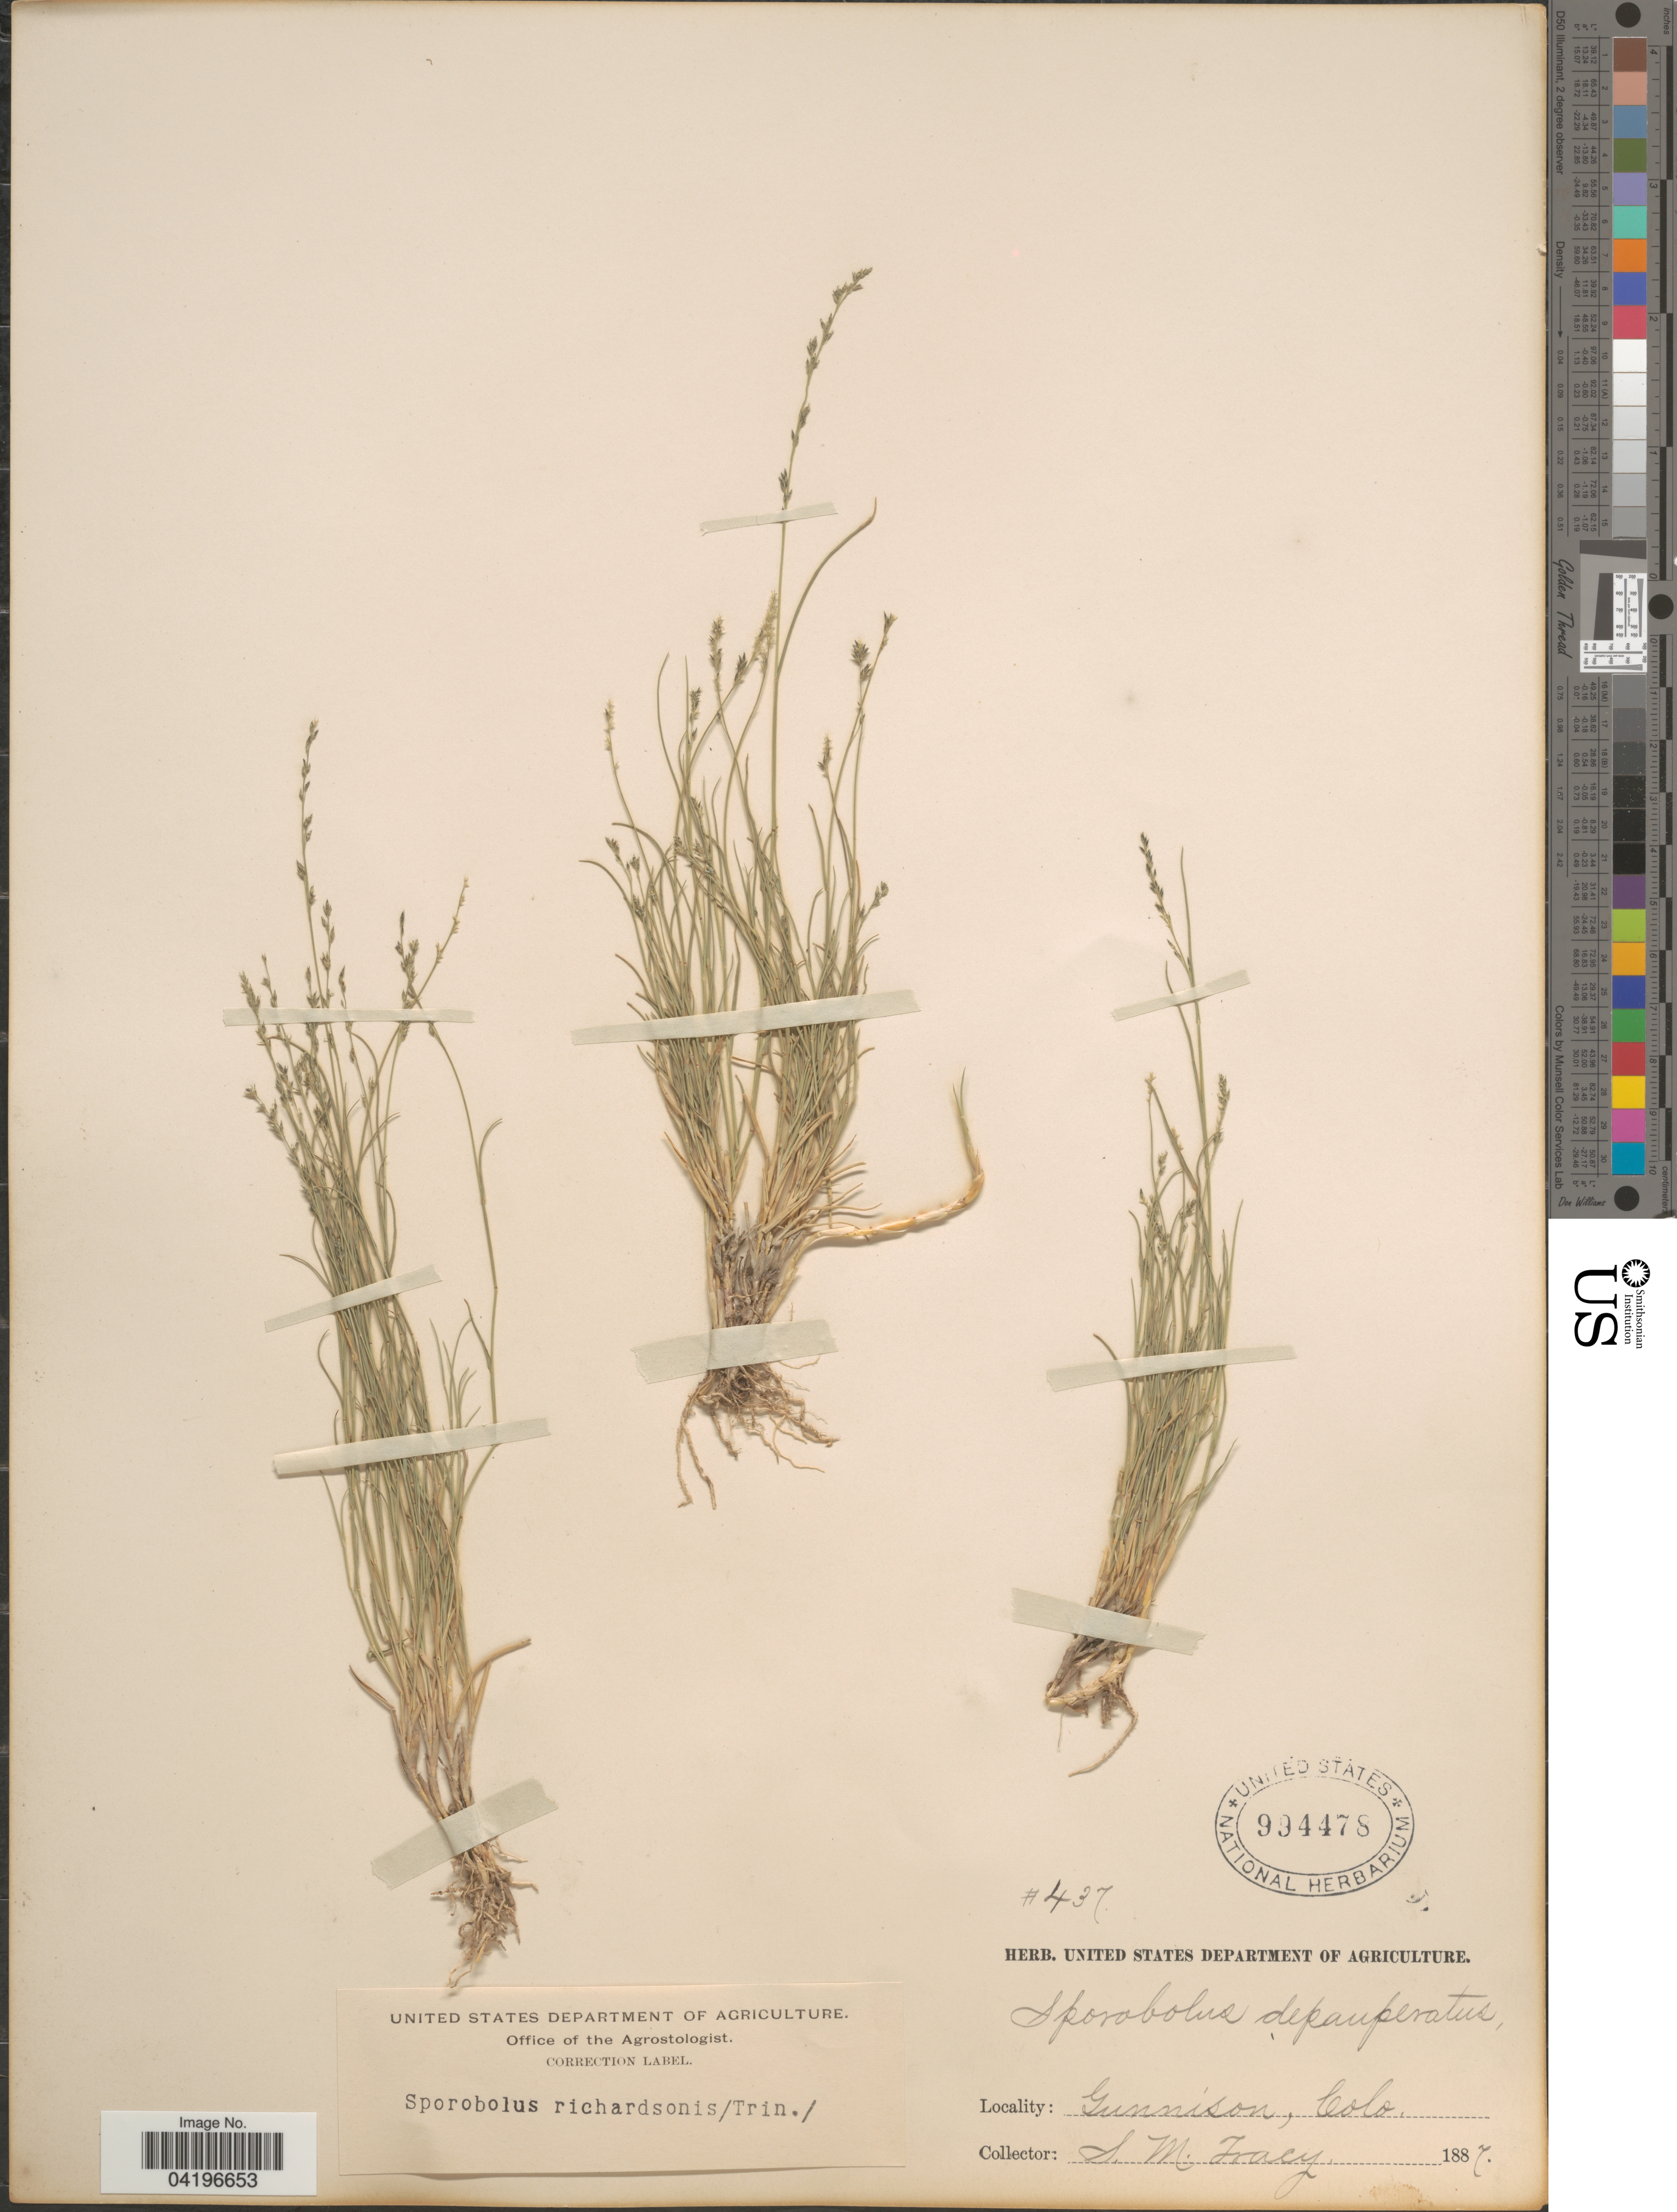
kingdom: Plantae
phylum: Tracheophyta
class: Liliopsida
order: Poales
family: Poaceae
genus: Muhlenbergia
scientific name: Muhlenbergia richardsonis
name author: (Trin.) Rydb.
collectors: S. M. Tracy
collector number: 437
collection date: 1887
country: United States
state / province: Colorado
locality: Gunnison.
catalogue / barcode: US 994478